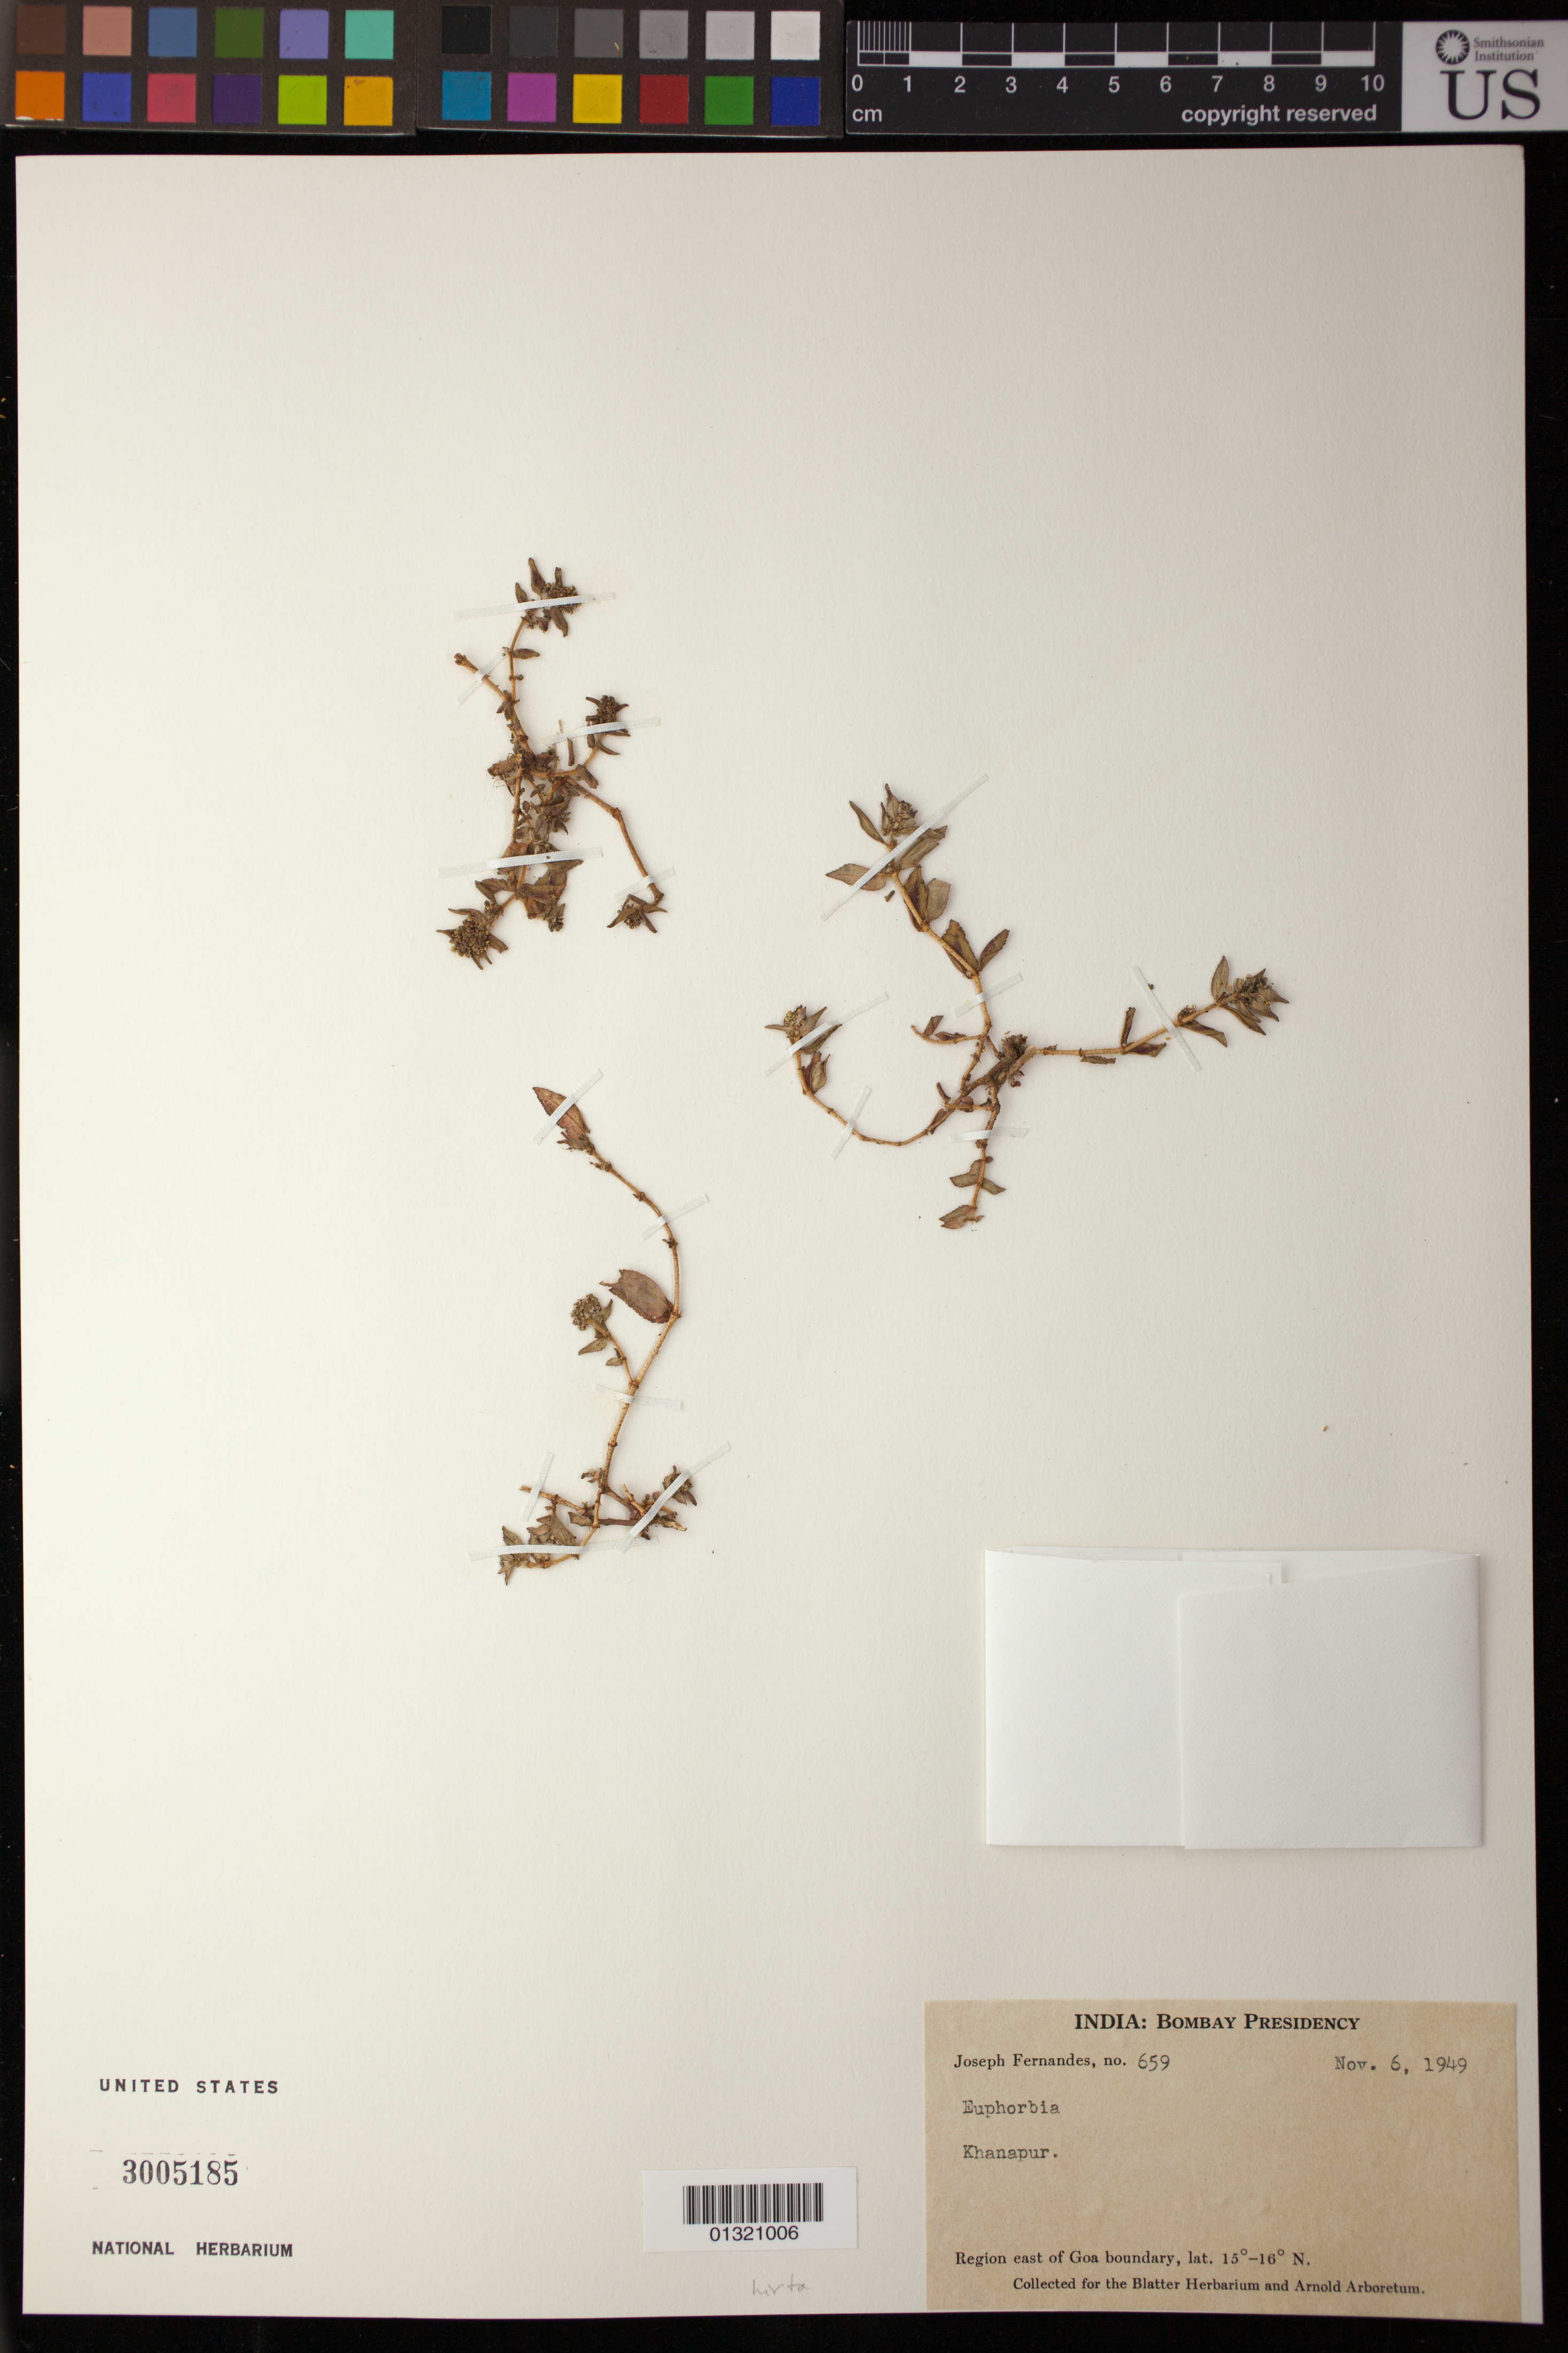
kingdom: Plantae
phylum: Tracheophyta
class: Magnoliopsida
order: Malpighiales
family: Euphorbiaceae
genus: Euphorbia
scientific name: Euphorbia hirta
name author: L.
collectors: J. Fernandes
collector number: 659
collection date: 1949-11-06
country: India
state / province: Karnataka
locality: Region east of Goa boundary.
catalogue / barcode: US 3005185